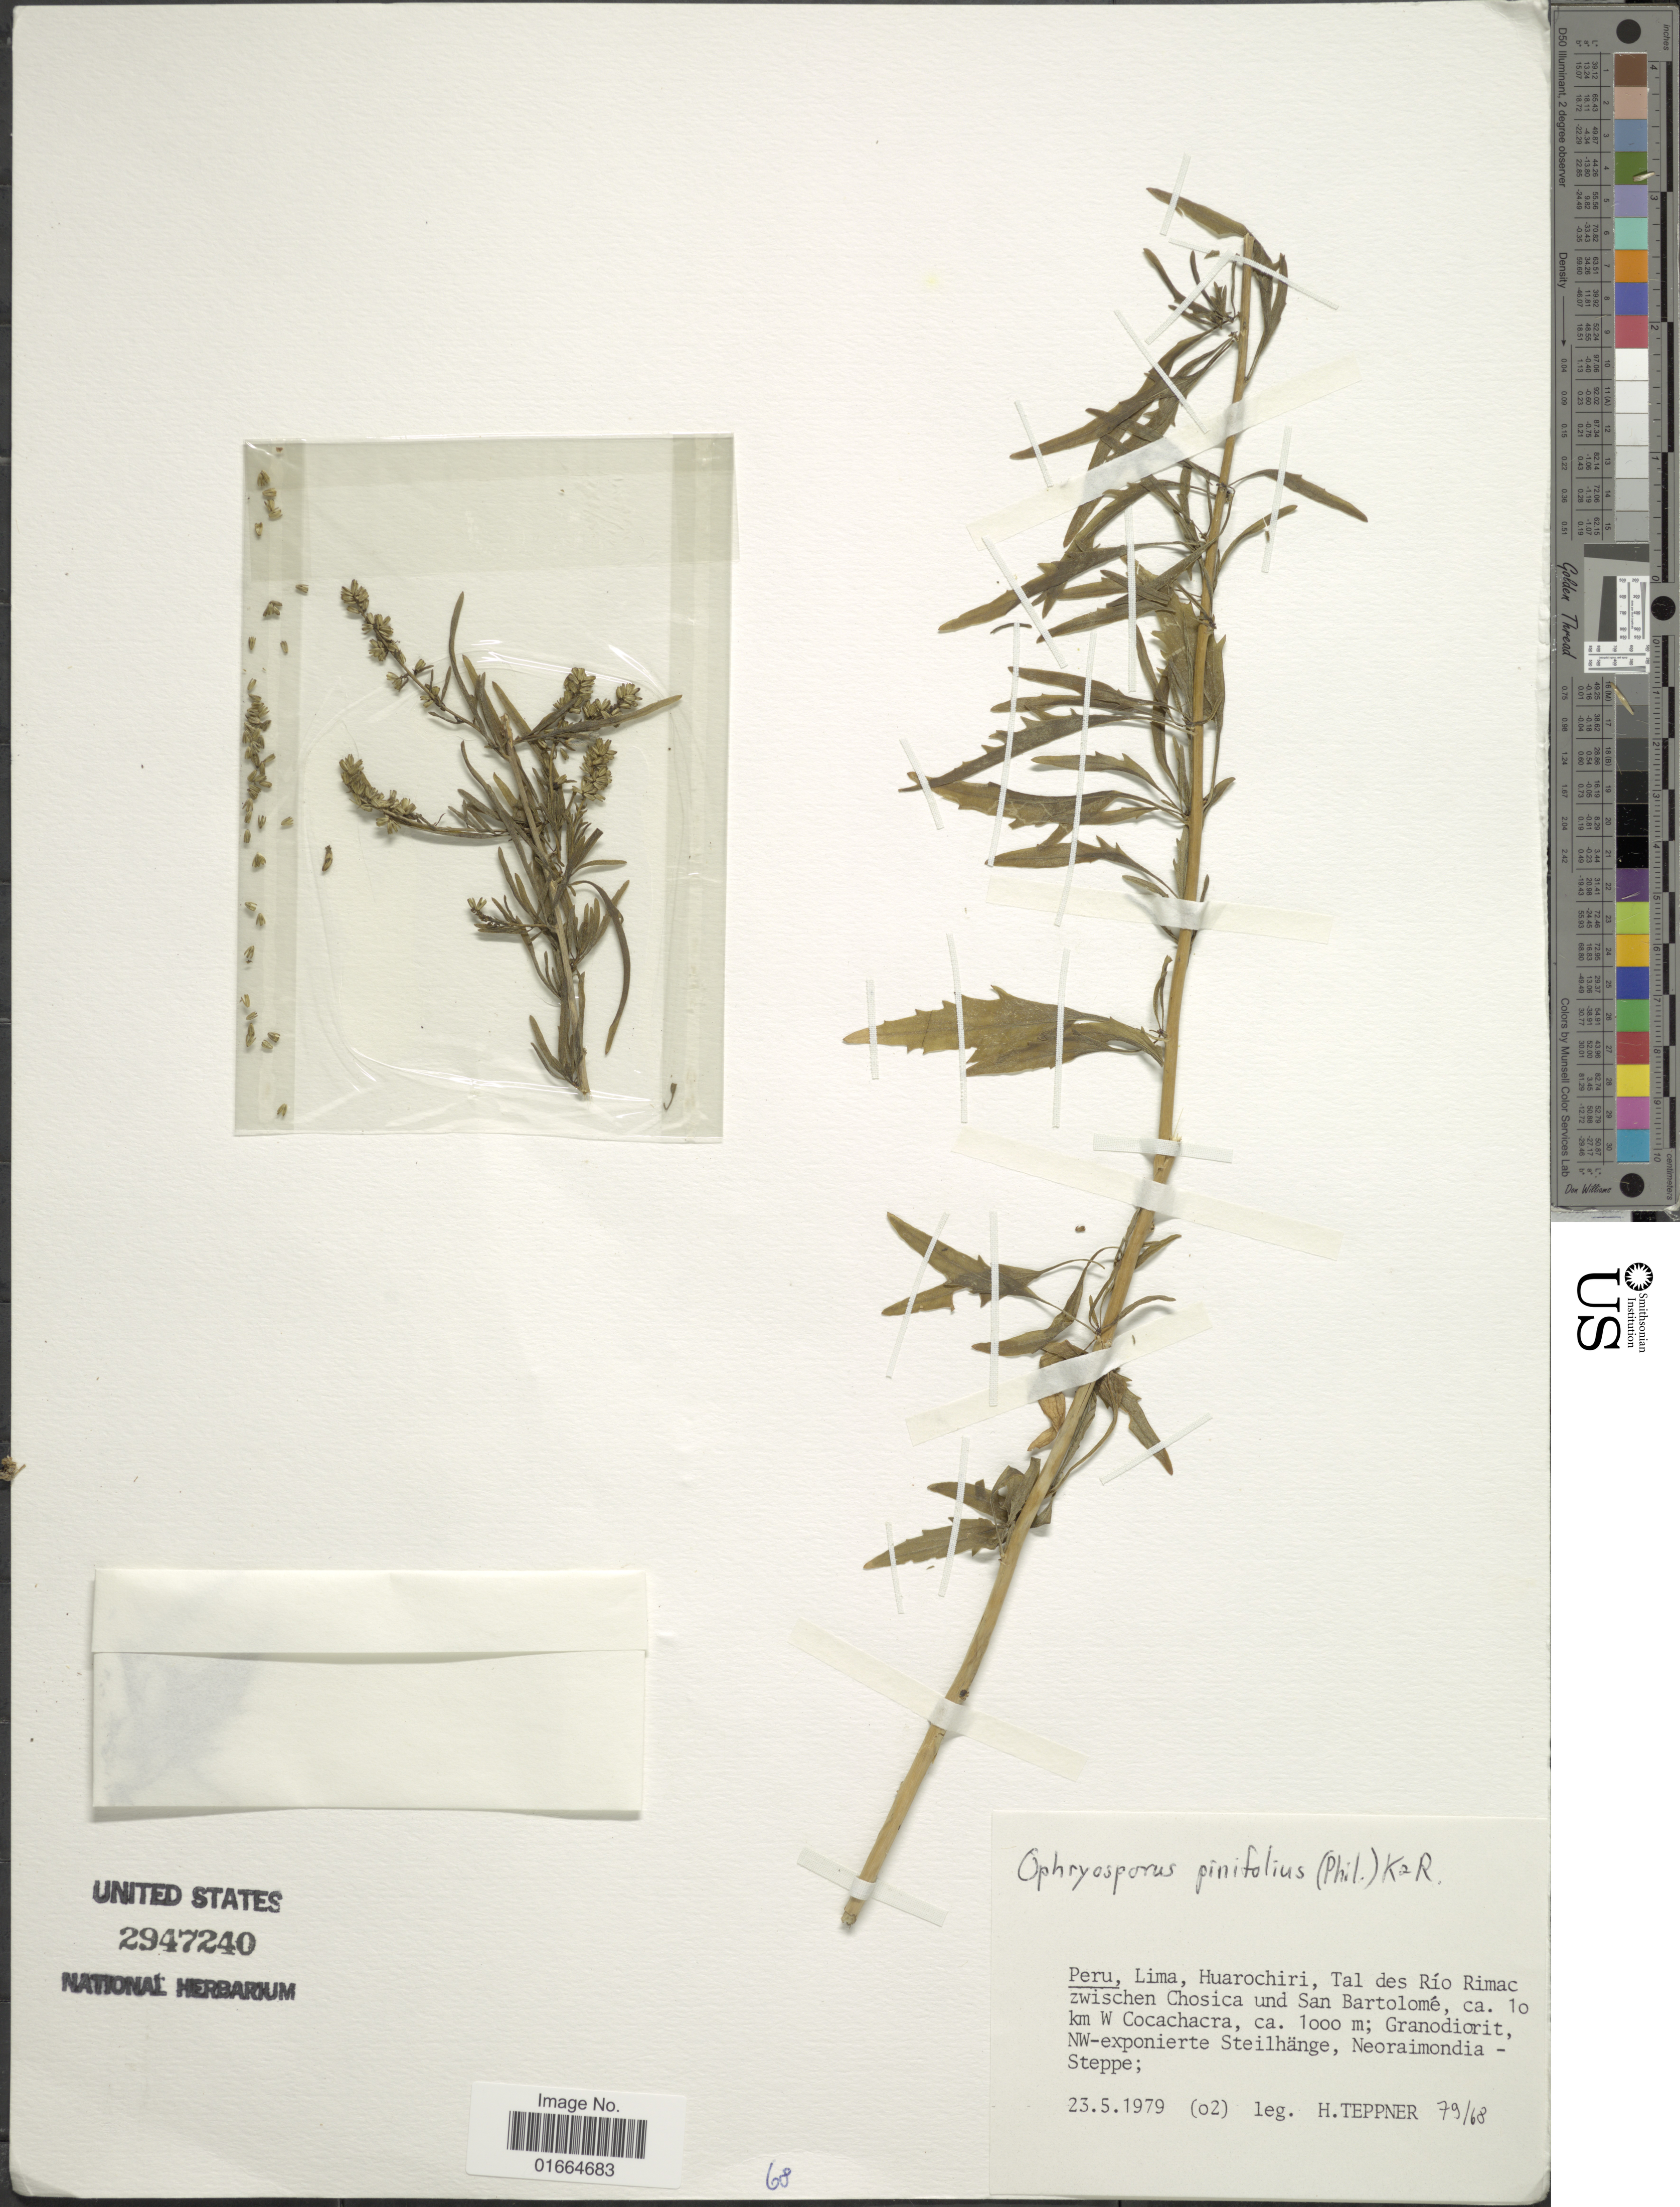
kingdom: Plantae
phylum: Tracheophyta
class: Magnoliopsida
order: Asterales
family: Asteraceae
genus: Ophryosporus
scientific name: Ophryosporus hartwegii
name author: (B.L. Rob.) R.M. King & H. Rob.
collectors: H. Teppner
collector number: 79/68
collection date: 1979-05-23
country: Peru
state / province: Lima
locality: Peru, LIma, Huarochiri, Tal des Rio Rimac zwischen Chosica und San Bartoolome, 10 km W Cocachara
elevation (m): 1000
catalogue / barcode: US 2947240